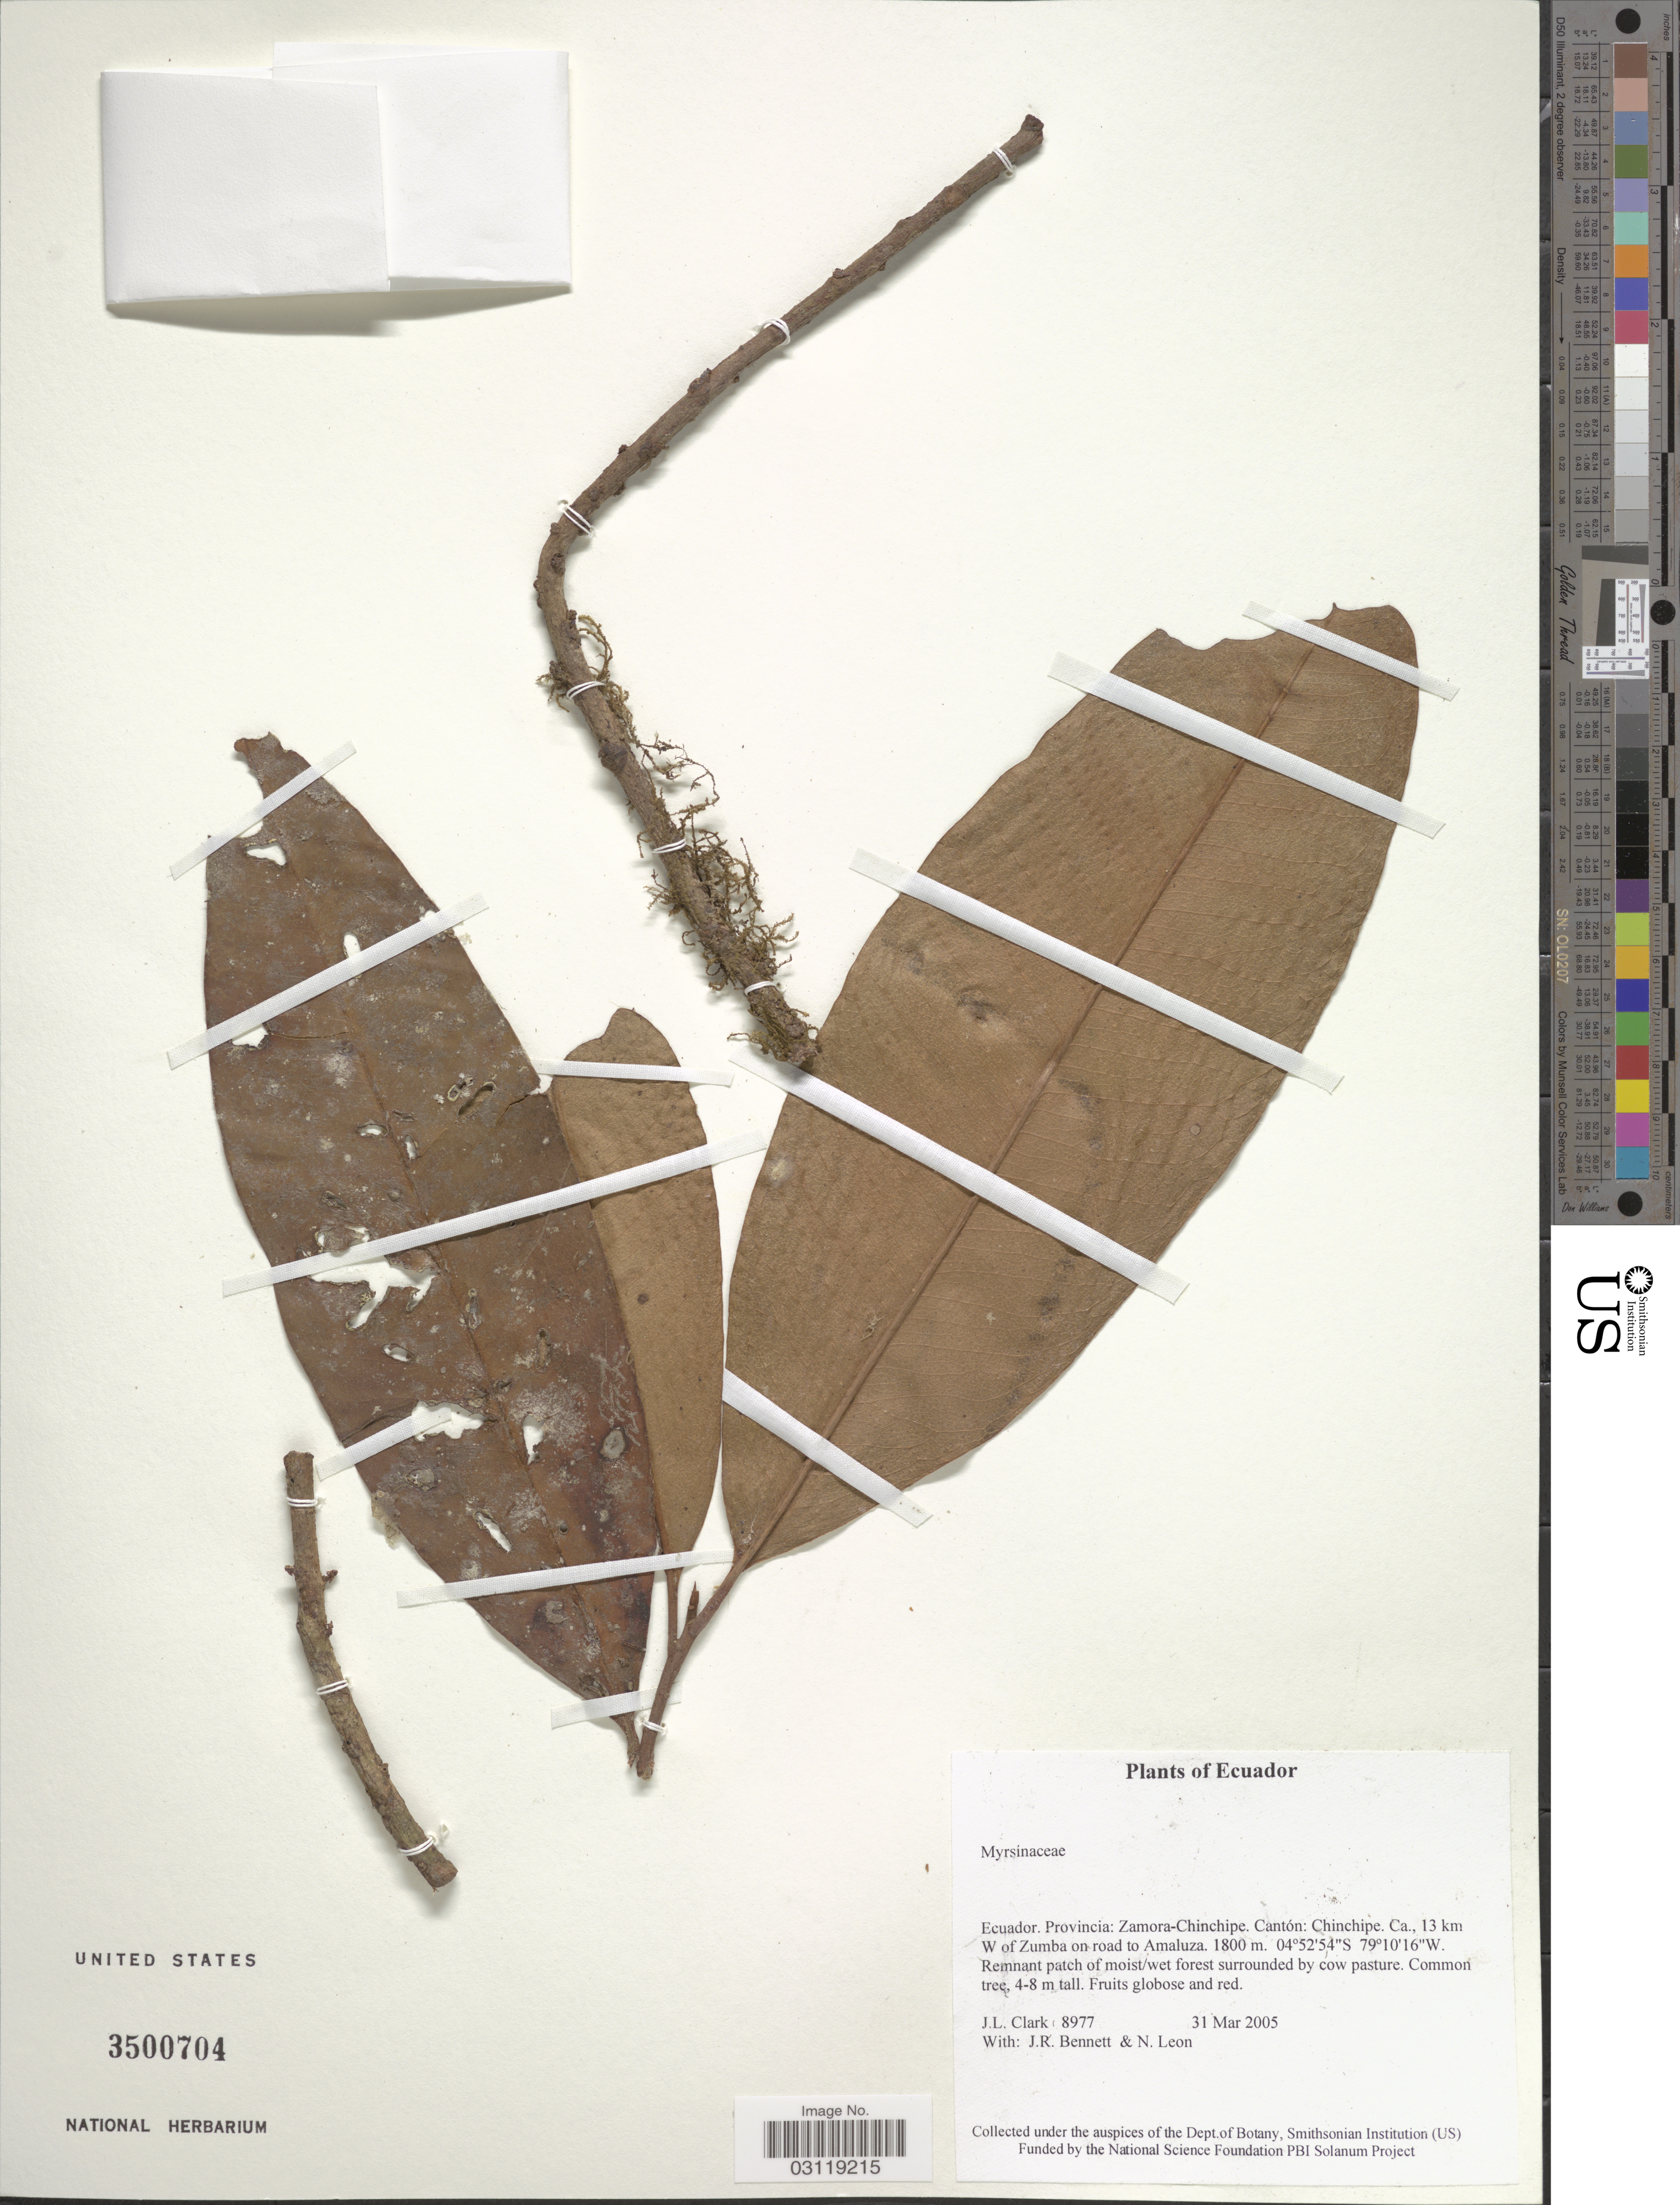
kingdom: Plantae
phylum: Tracheophyta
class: Magnoliopsida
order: Ericales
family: Primulaceae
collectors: J. L. Clark, J. R. Bennett & N. Leon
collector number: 8977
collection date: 2005-03-31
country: Ecuador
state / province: Zamora-Chinchipe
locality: Cantón: Chinchipe. Ca., 13 km W of Zumba on road to Amaluza.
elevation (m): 1800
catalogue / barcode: US 3500704